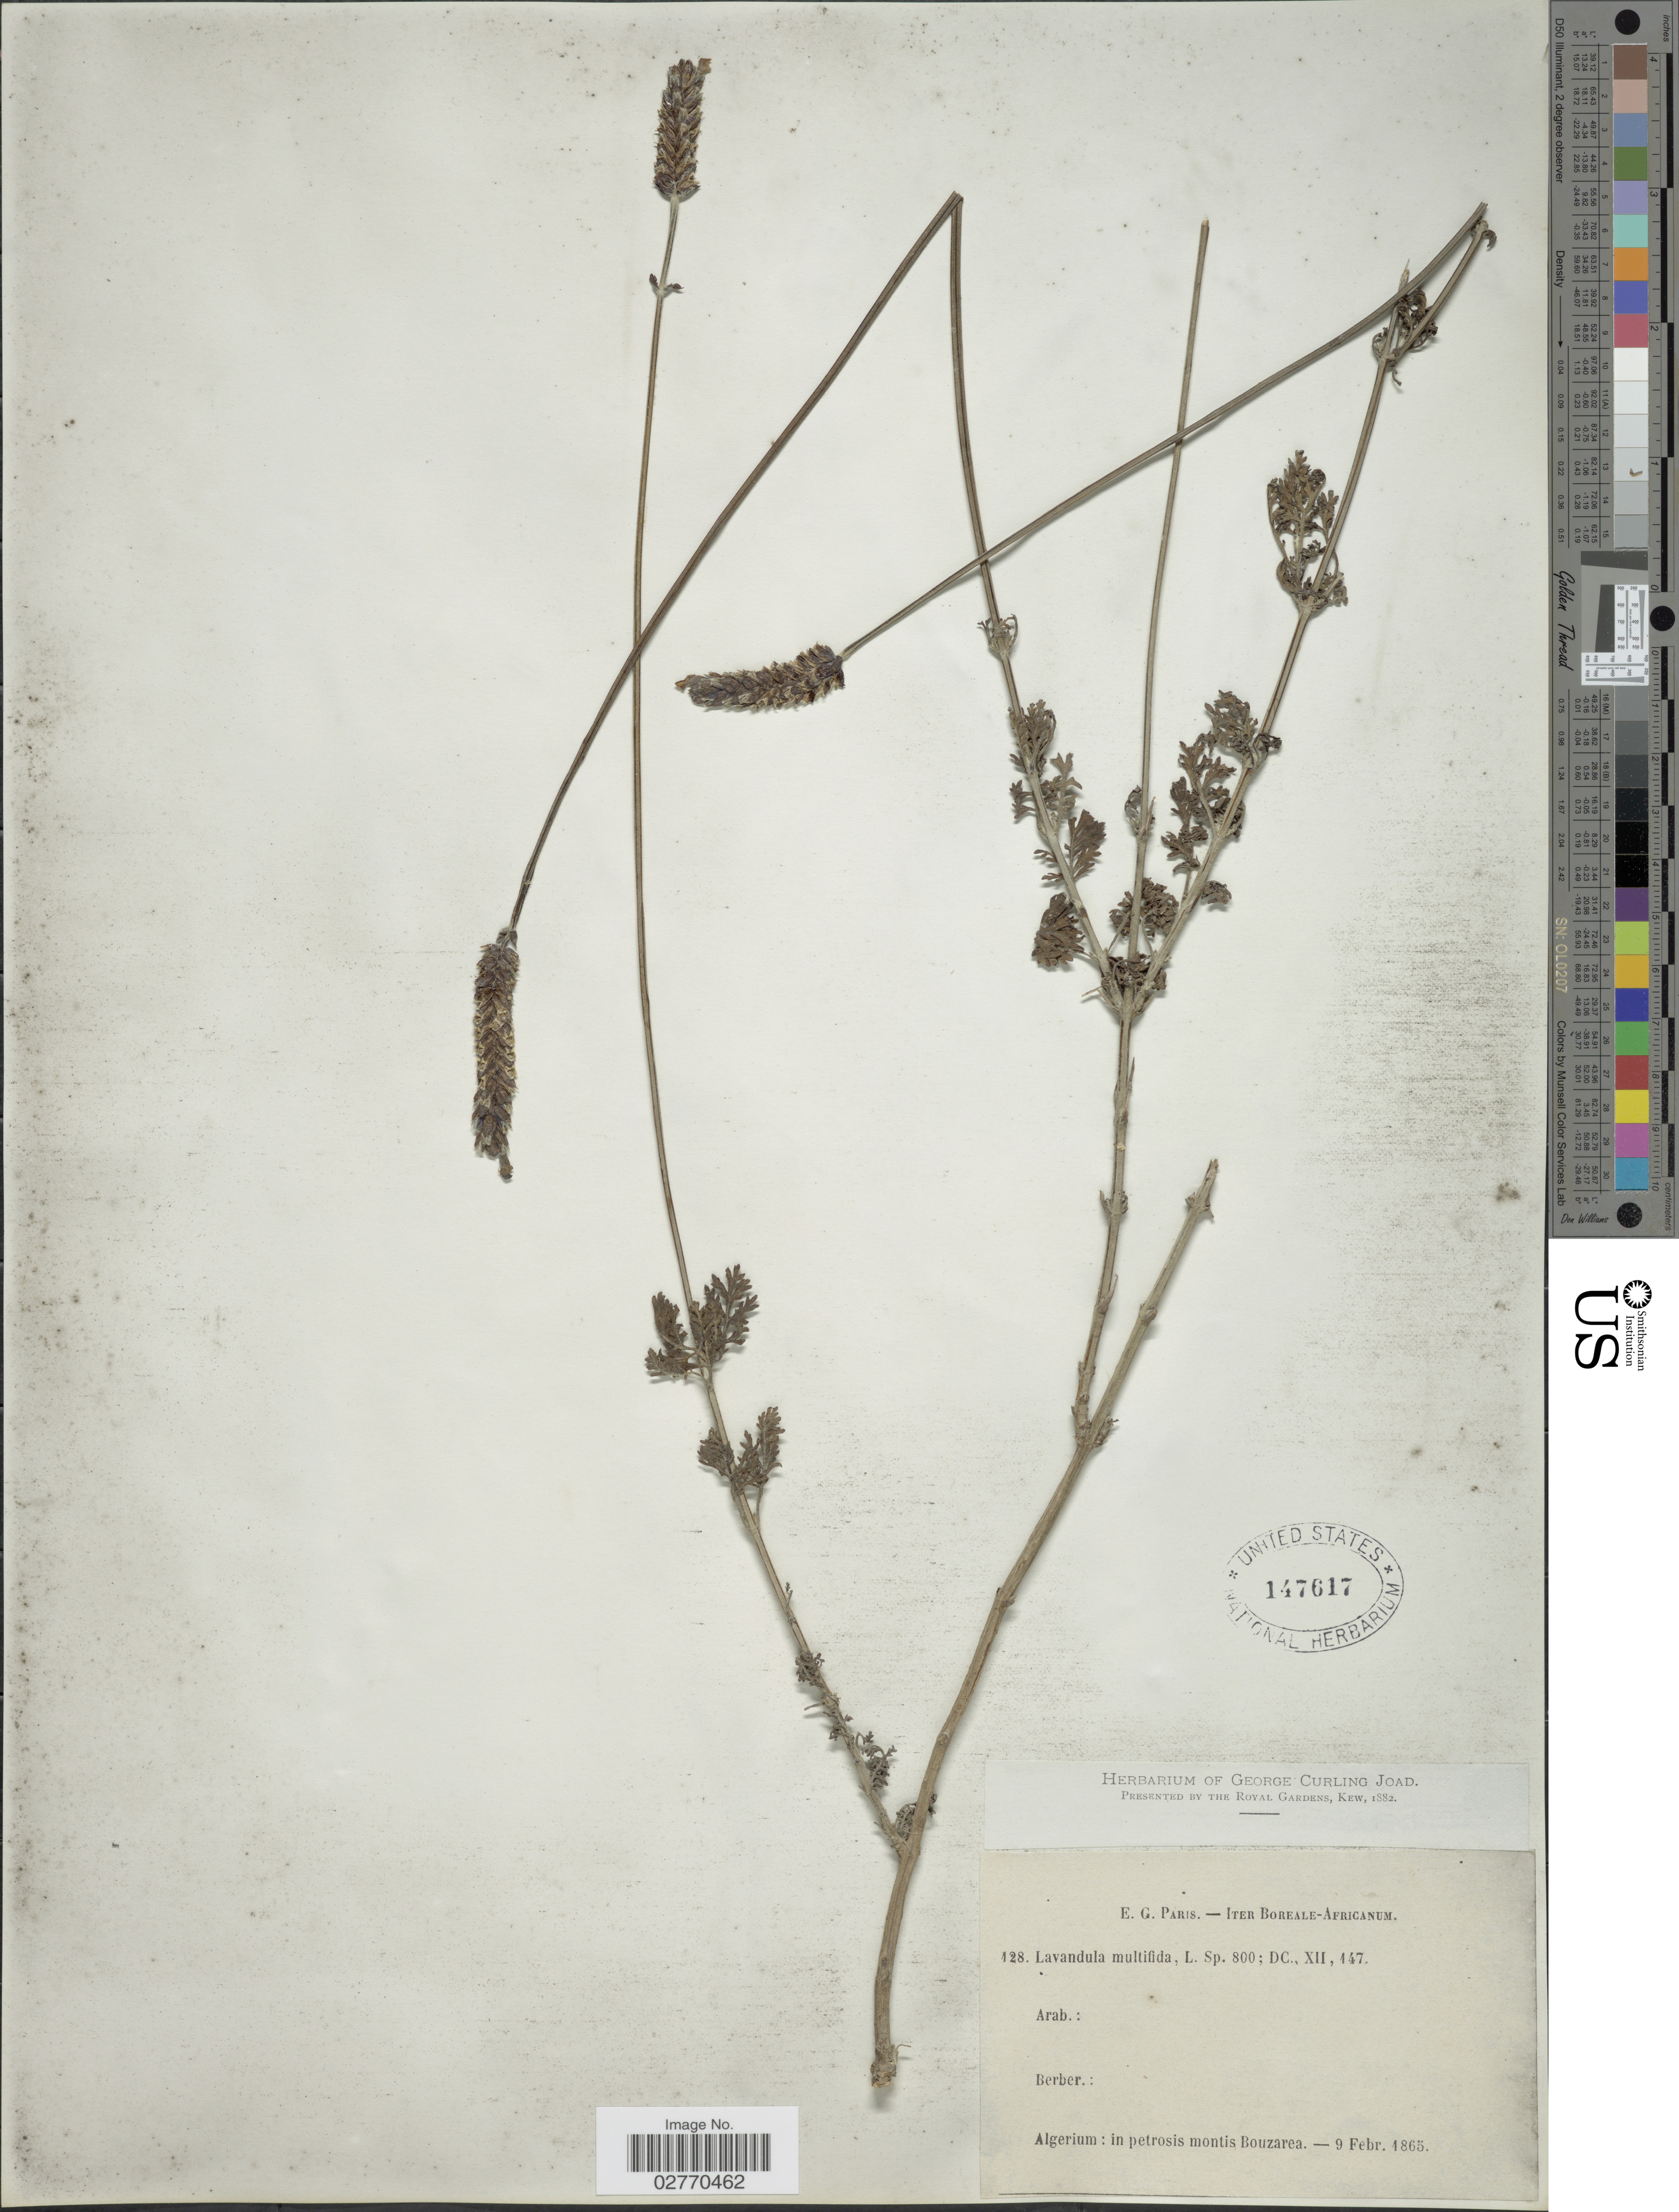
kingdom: Plantae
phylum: Tracheophyta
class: Magnoliopsida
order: Lamiales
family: Lamiaceae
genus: Lavandula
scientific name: Lavandula multifida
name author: L.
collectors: Paris, E.G.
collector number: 128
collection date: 1865-02-09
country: Algeria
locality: Boreale-Africanum, in petrosis montis Bouzarea.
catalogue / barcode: US 147617